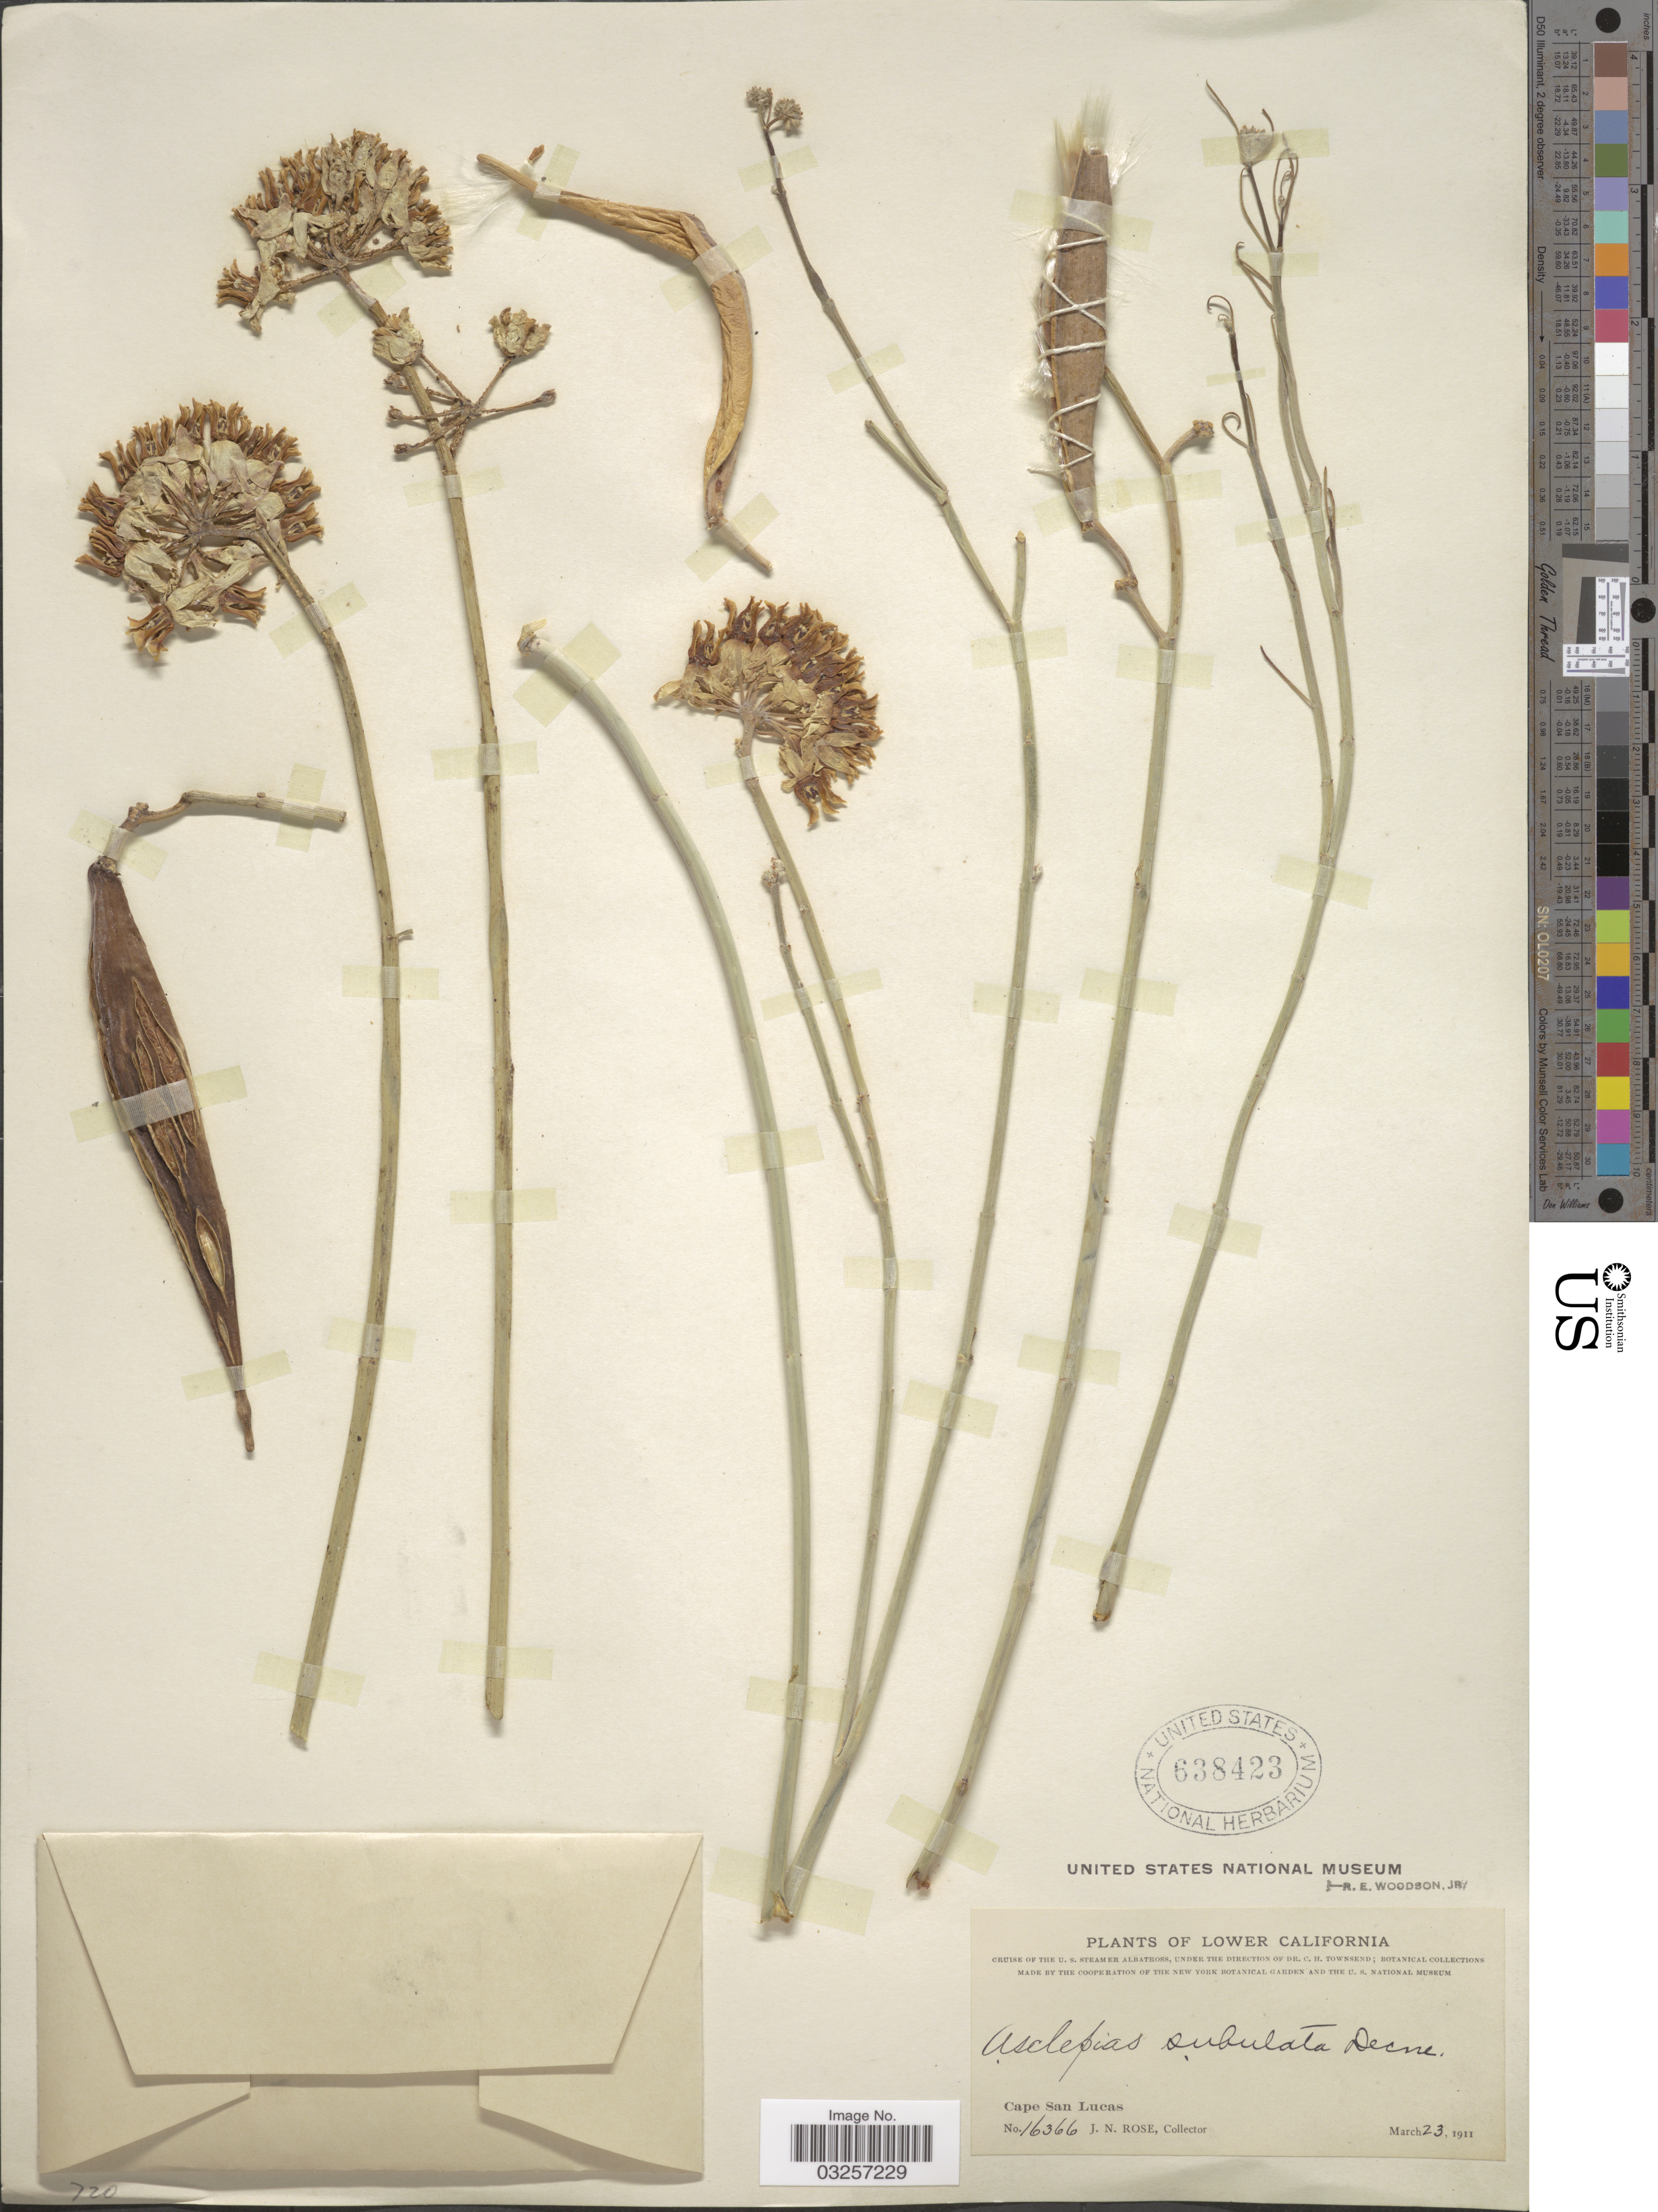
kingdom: Plantae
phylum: Tracheophyta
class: Magnoliopsida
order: Gentianales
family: Apocynaceae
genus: Asclepias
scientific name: Asclepias subulata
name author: Decne.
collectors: J. N. Rose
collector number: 16366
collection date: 1911-03-23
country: Mexico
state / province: Baja California Sur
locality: Lower California. Cape San Lucas.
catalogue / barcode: US 638423